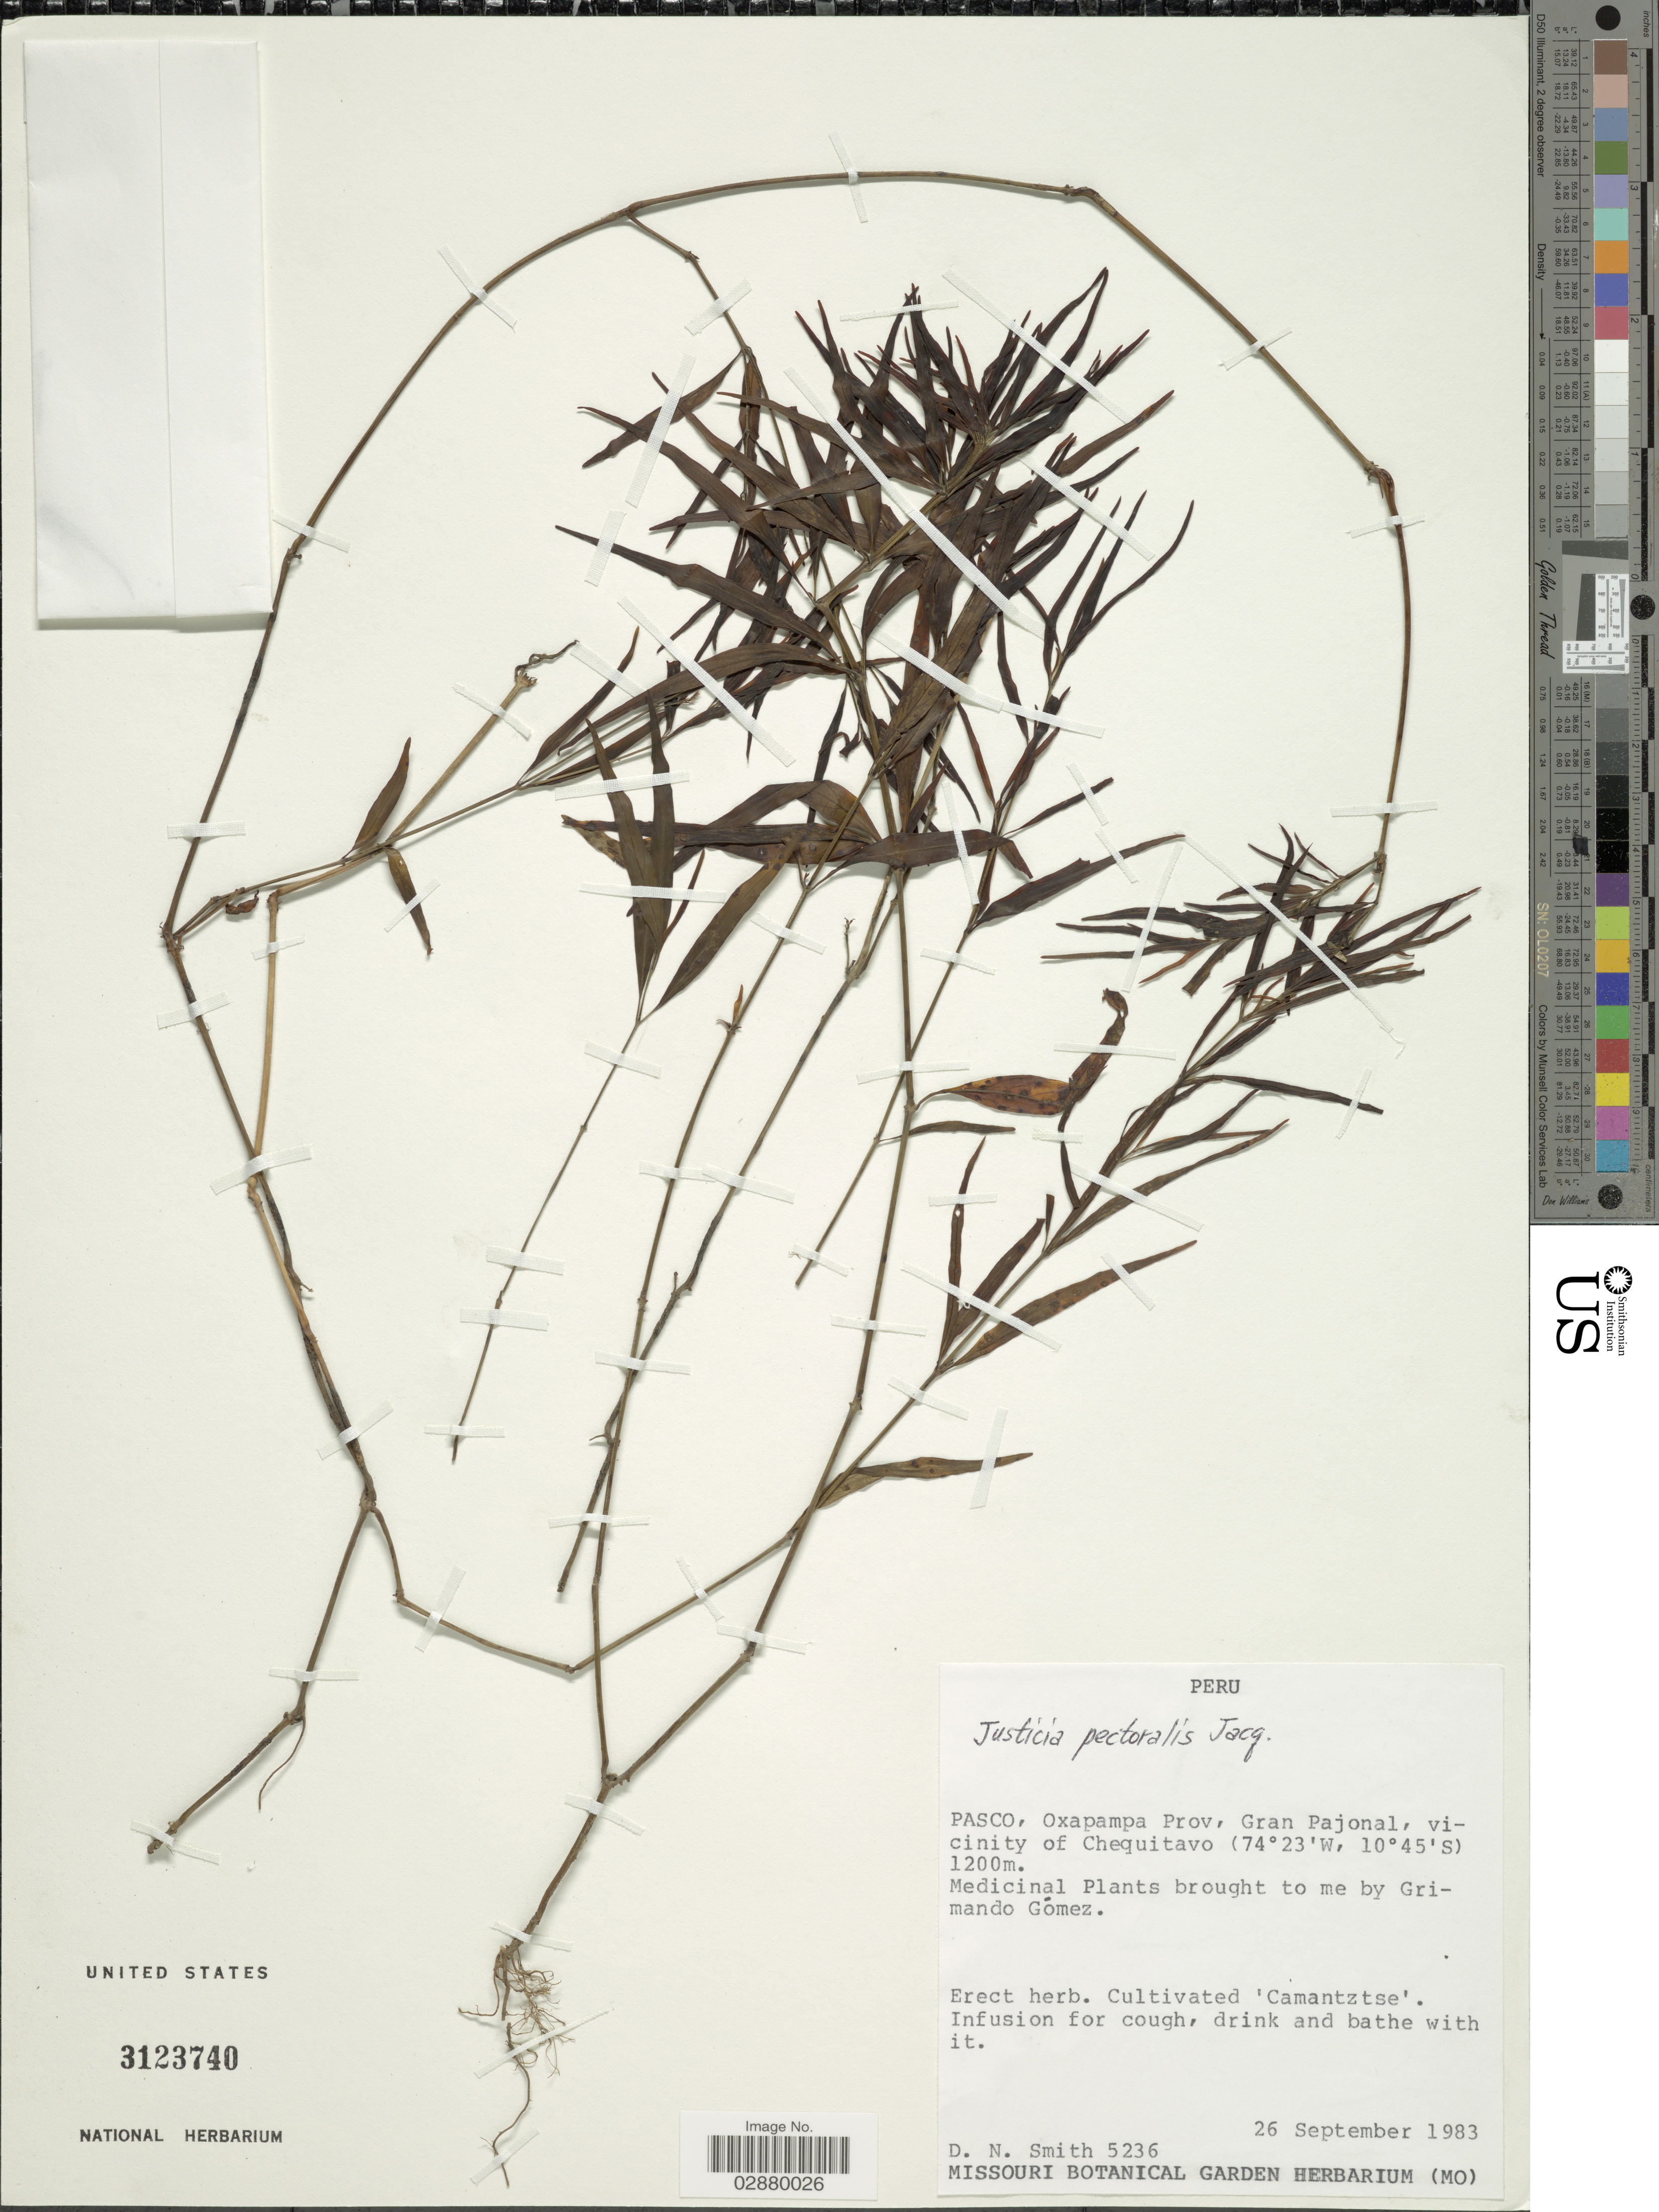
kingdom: Plantae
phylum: Tracheophyta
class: Magnoliopsida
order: Lamiales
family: Acanthaceae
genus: Justicia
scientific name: Justicia pectoralis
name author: Jacq.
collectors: D. Smith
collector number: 5236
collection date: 1983-09-26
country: Peru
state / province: Pasco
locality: Oxapampa Prov, Gran Pajonal, vicinity of Chequitavo.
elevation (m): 1200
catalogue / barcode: US 3123740